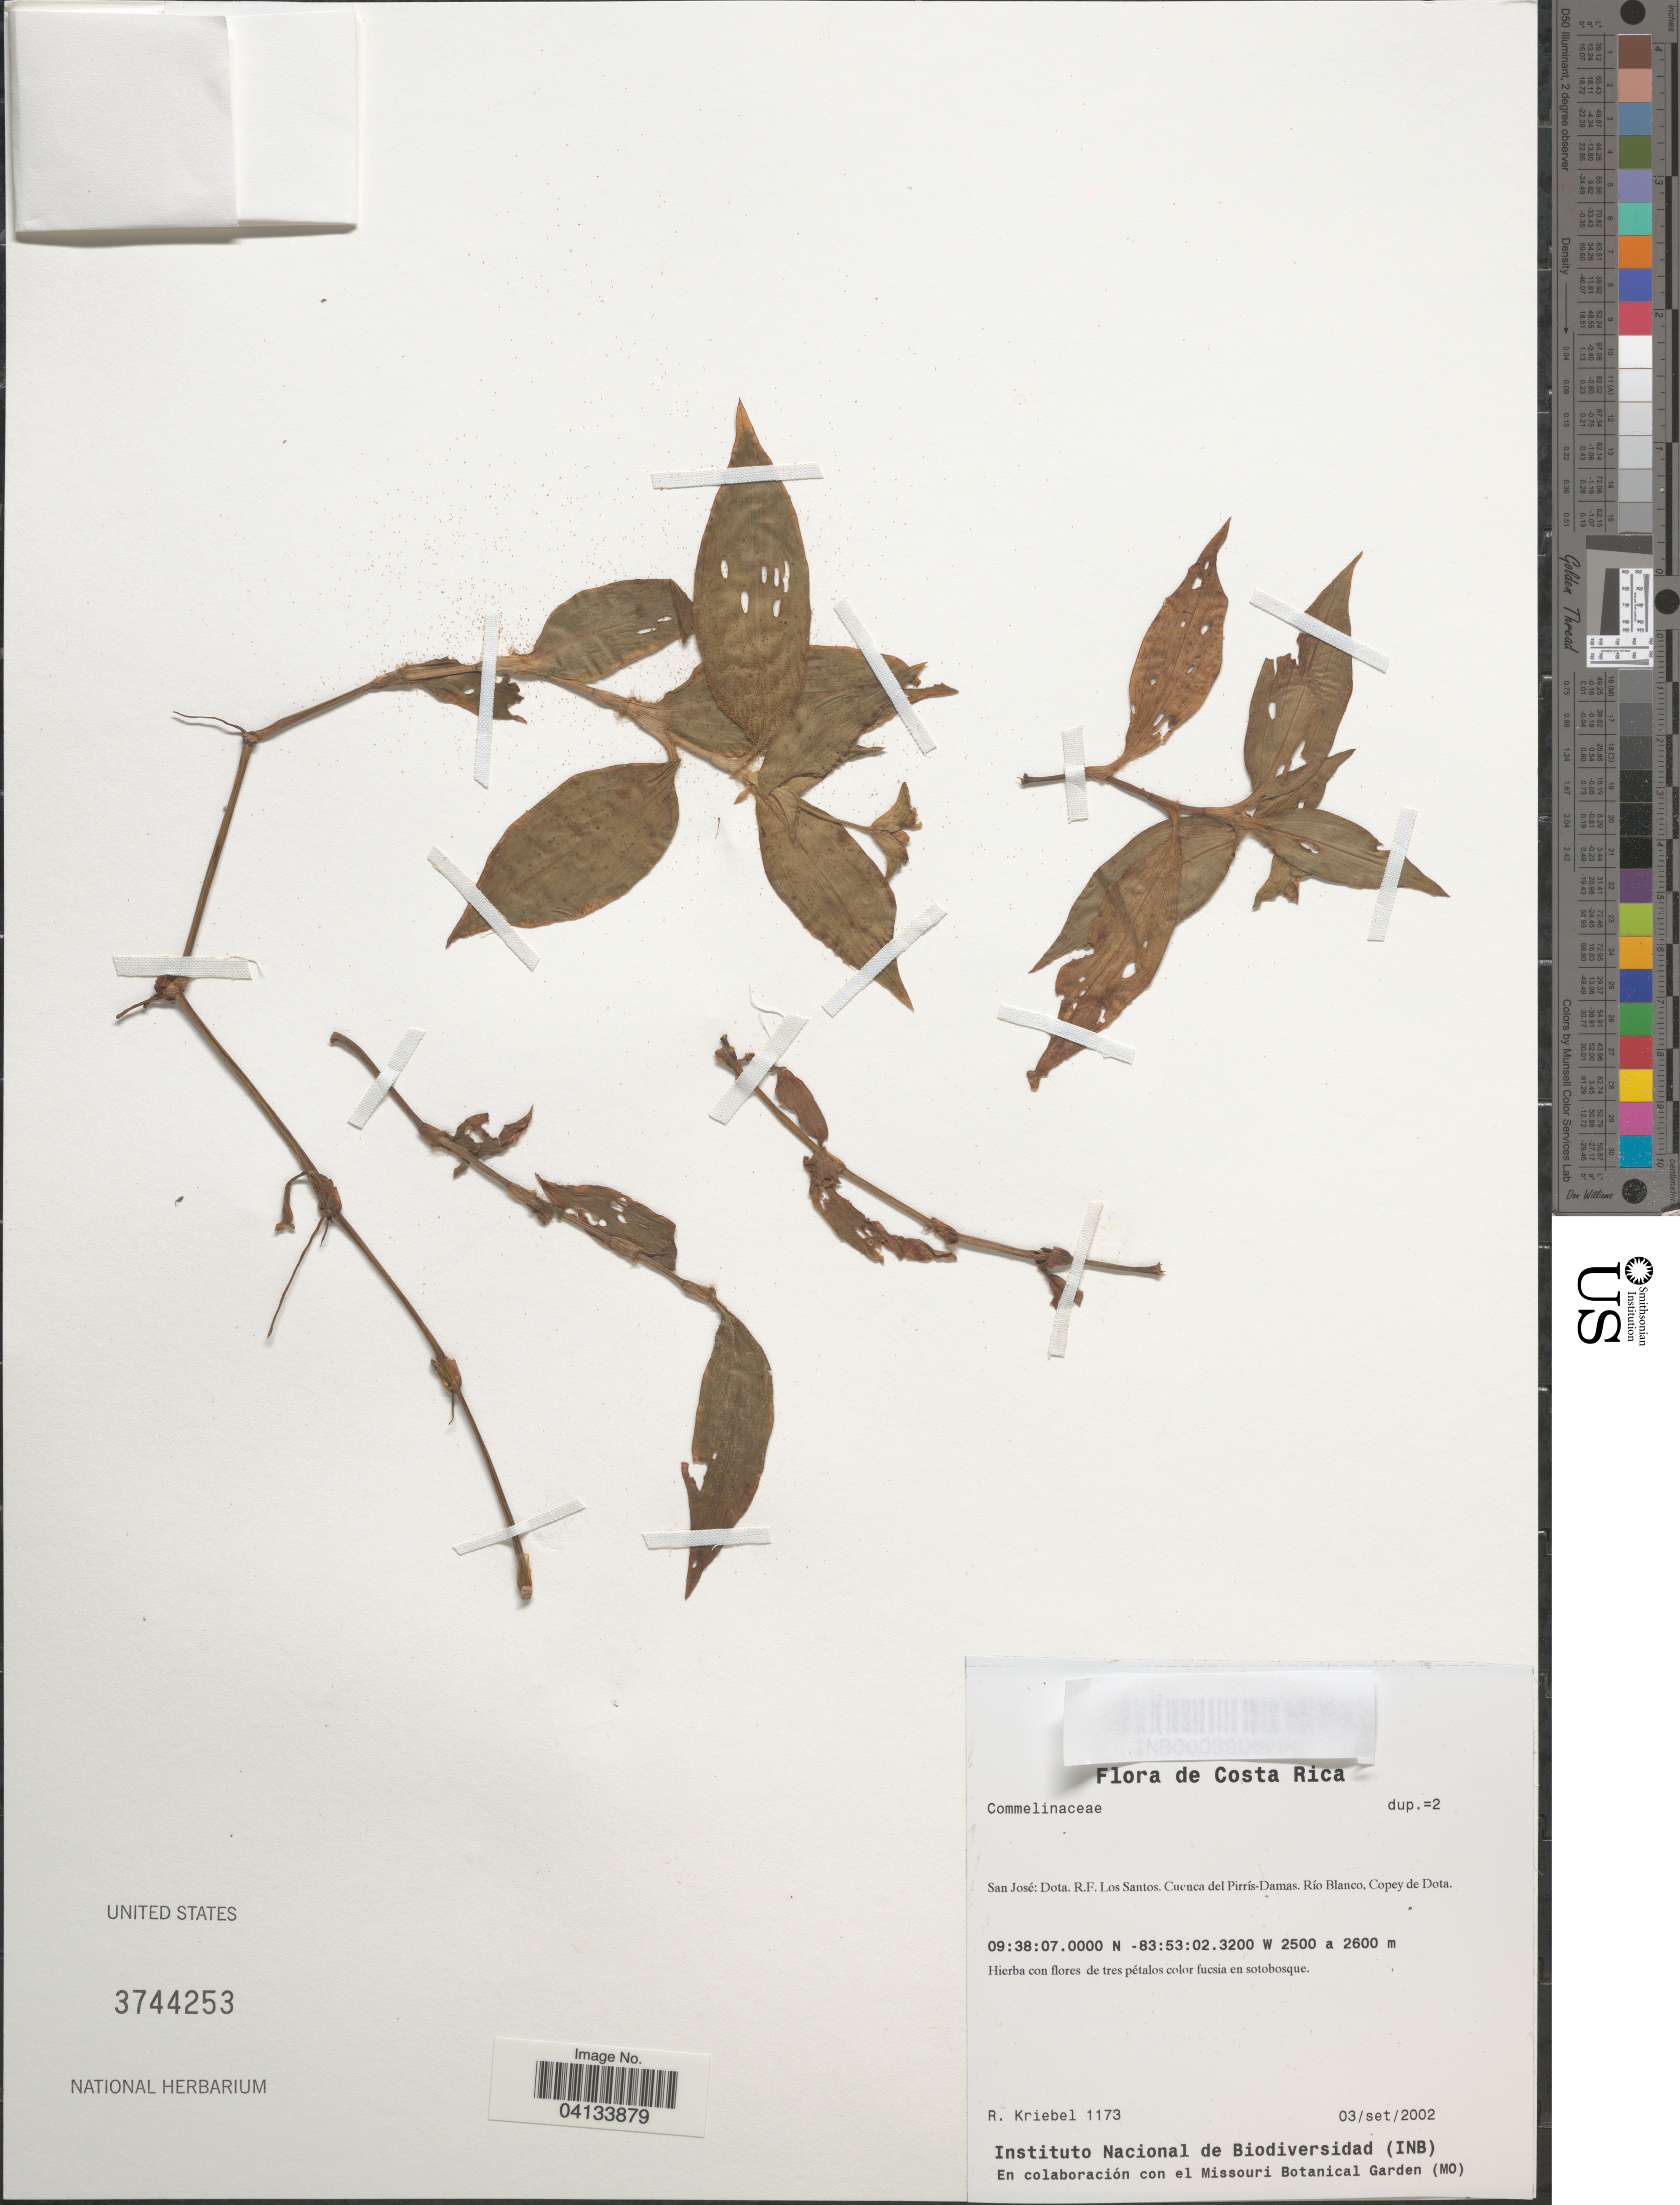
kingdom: Plantae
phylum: Tracheophyta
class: Liliopsida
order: Commelinales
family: Commelinaceae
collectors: R. Kriebel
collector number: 1173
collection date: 2002-09-03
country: Costa Rica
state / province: San José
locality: Dota. R.F. Los Santos. Cuenca del Pirrís-Damas. Río Blanco, Copey de Dota.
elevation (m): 2500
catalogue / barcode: US 3744253